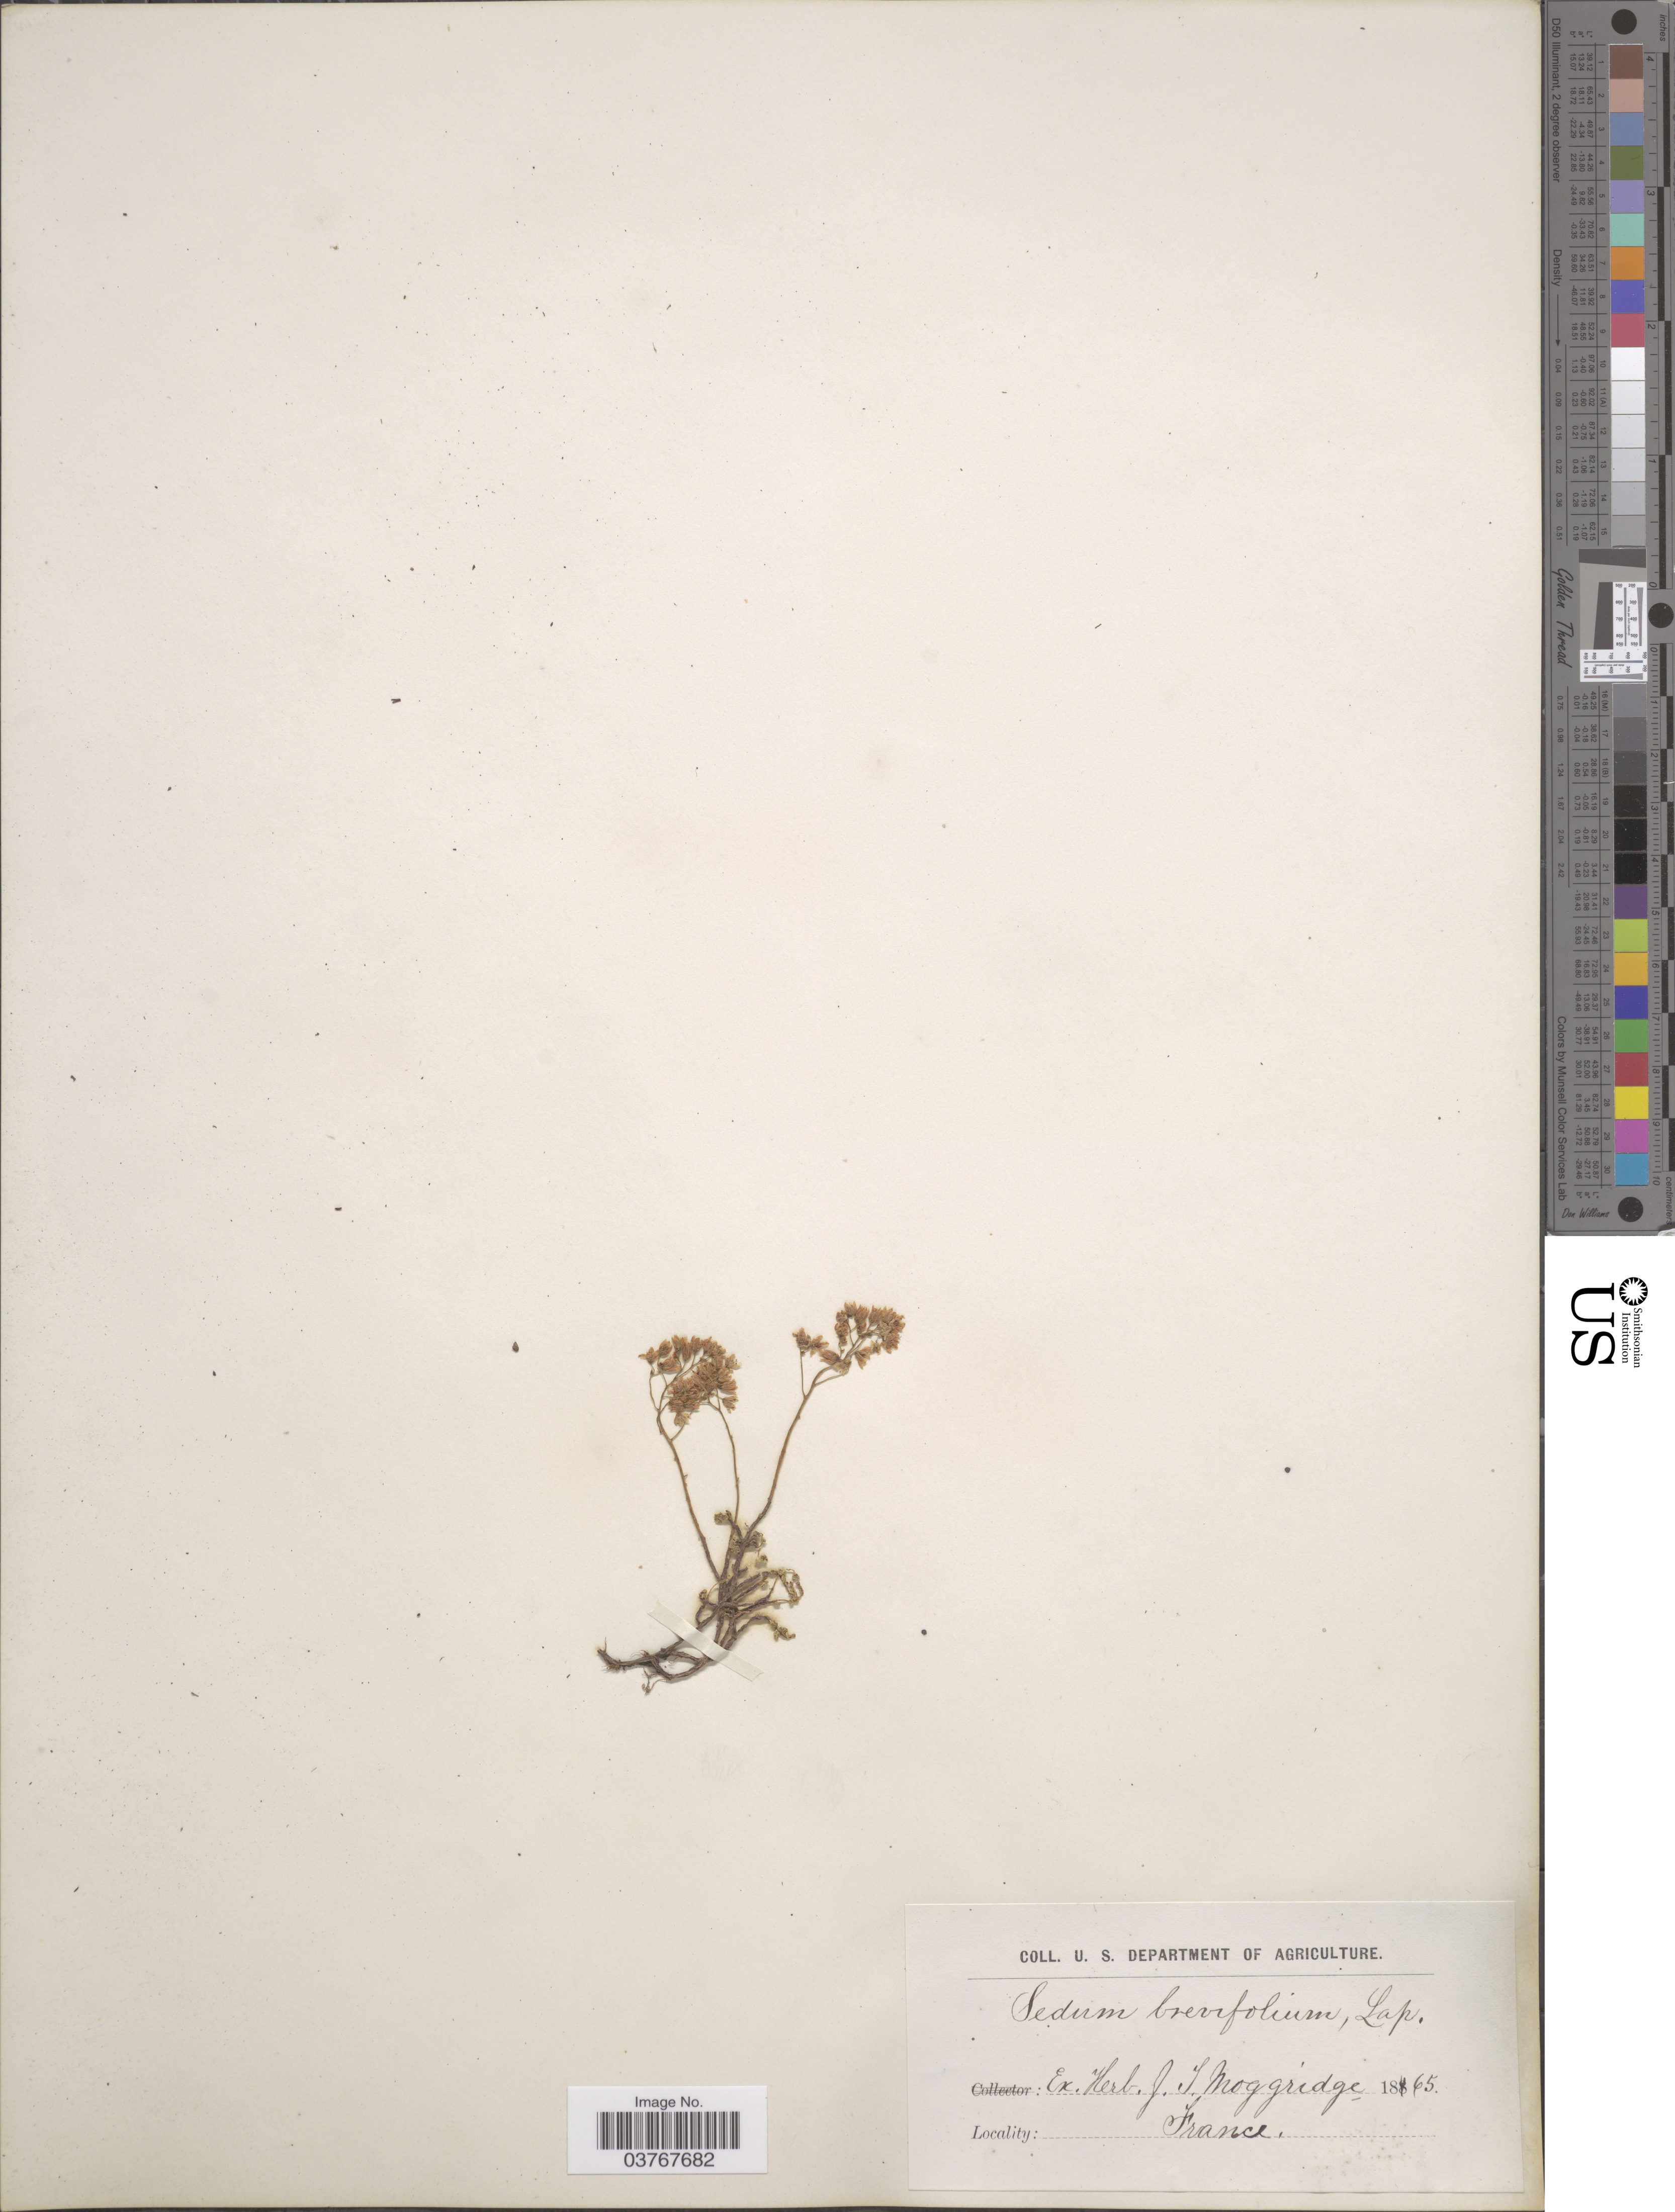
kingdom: Plantae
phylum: Tracheophyta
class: Magnoliopsida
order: Saxifragales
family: Crassulaceae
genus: Sedum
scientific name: Sedum brevifolium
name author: DC.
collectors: U.S. Department of Agriculture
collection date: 1865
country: France